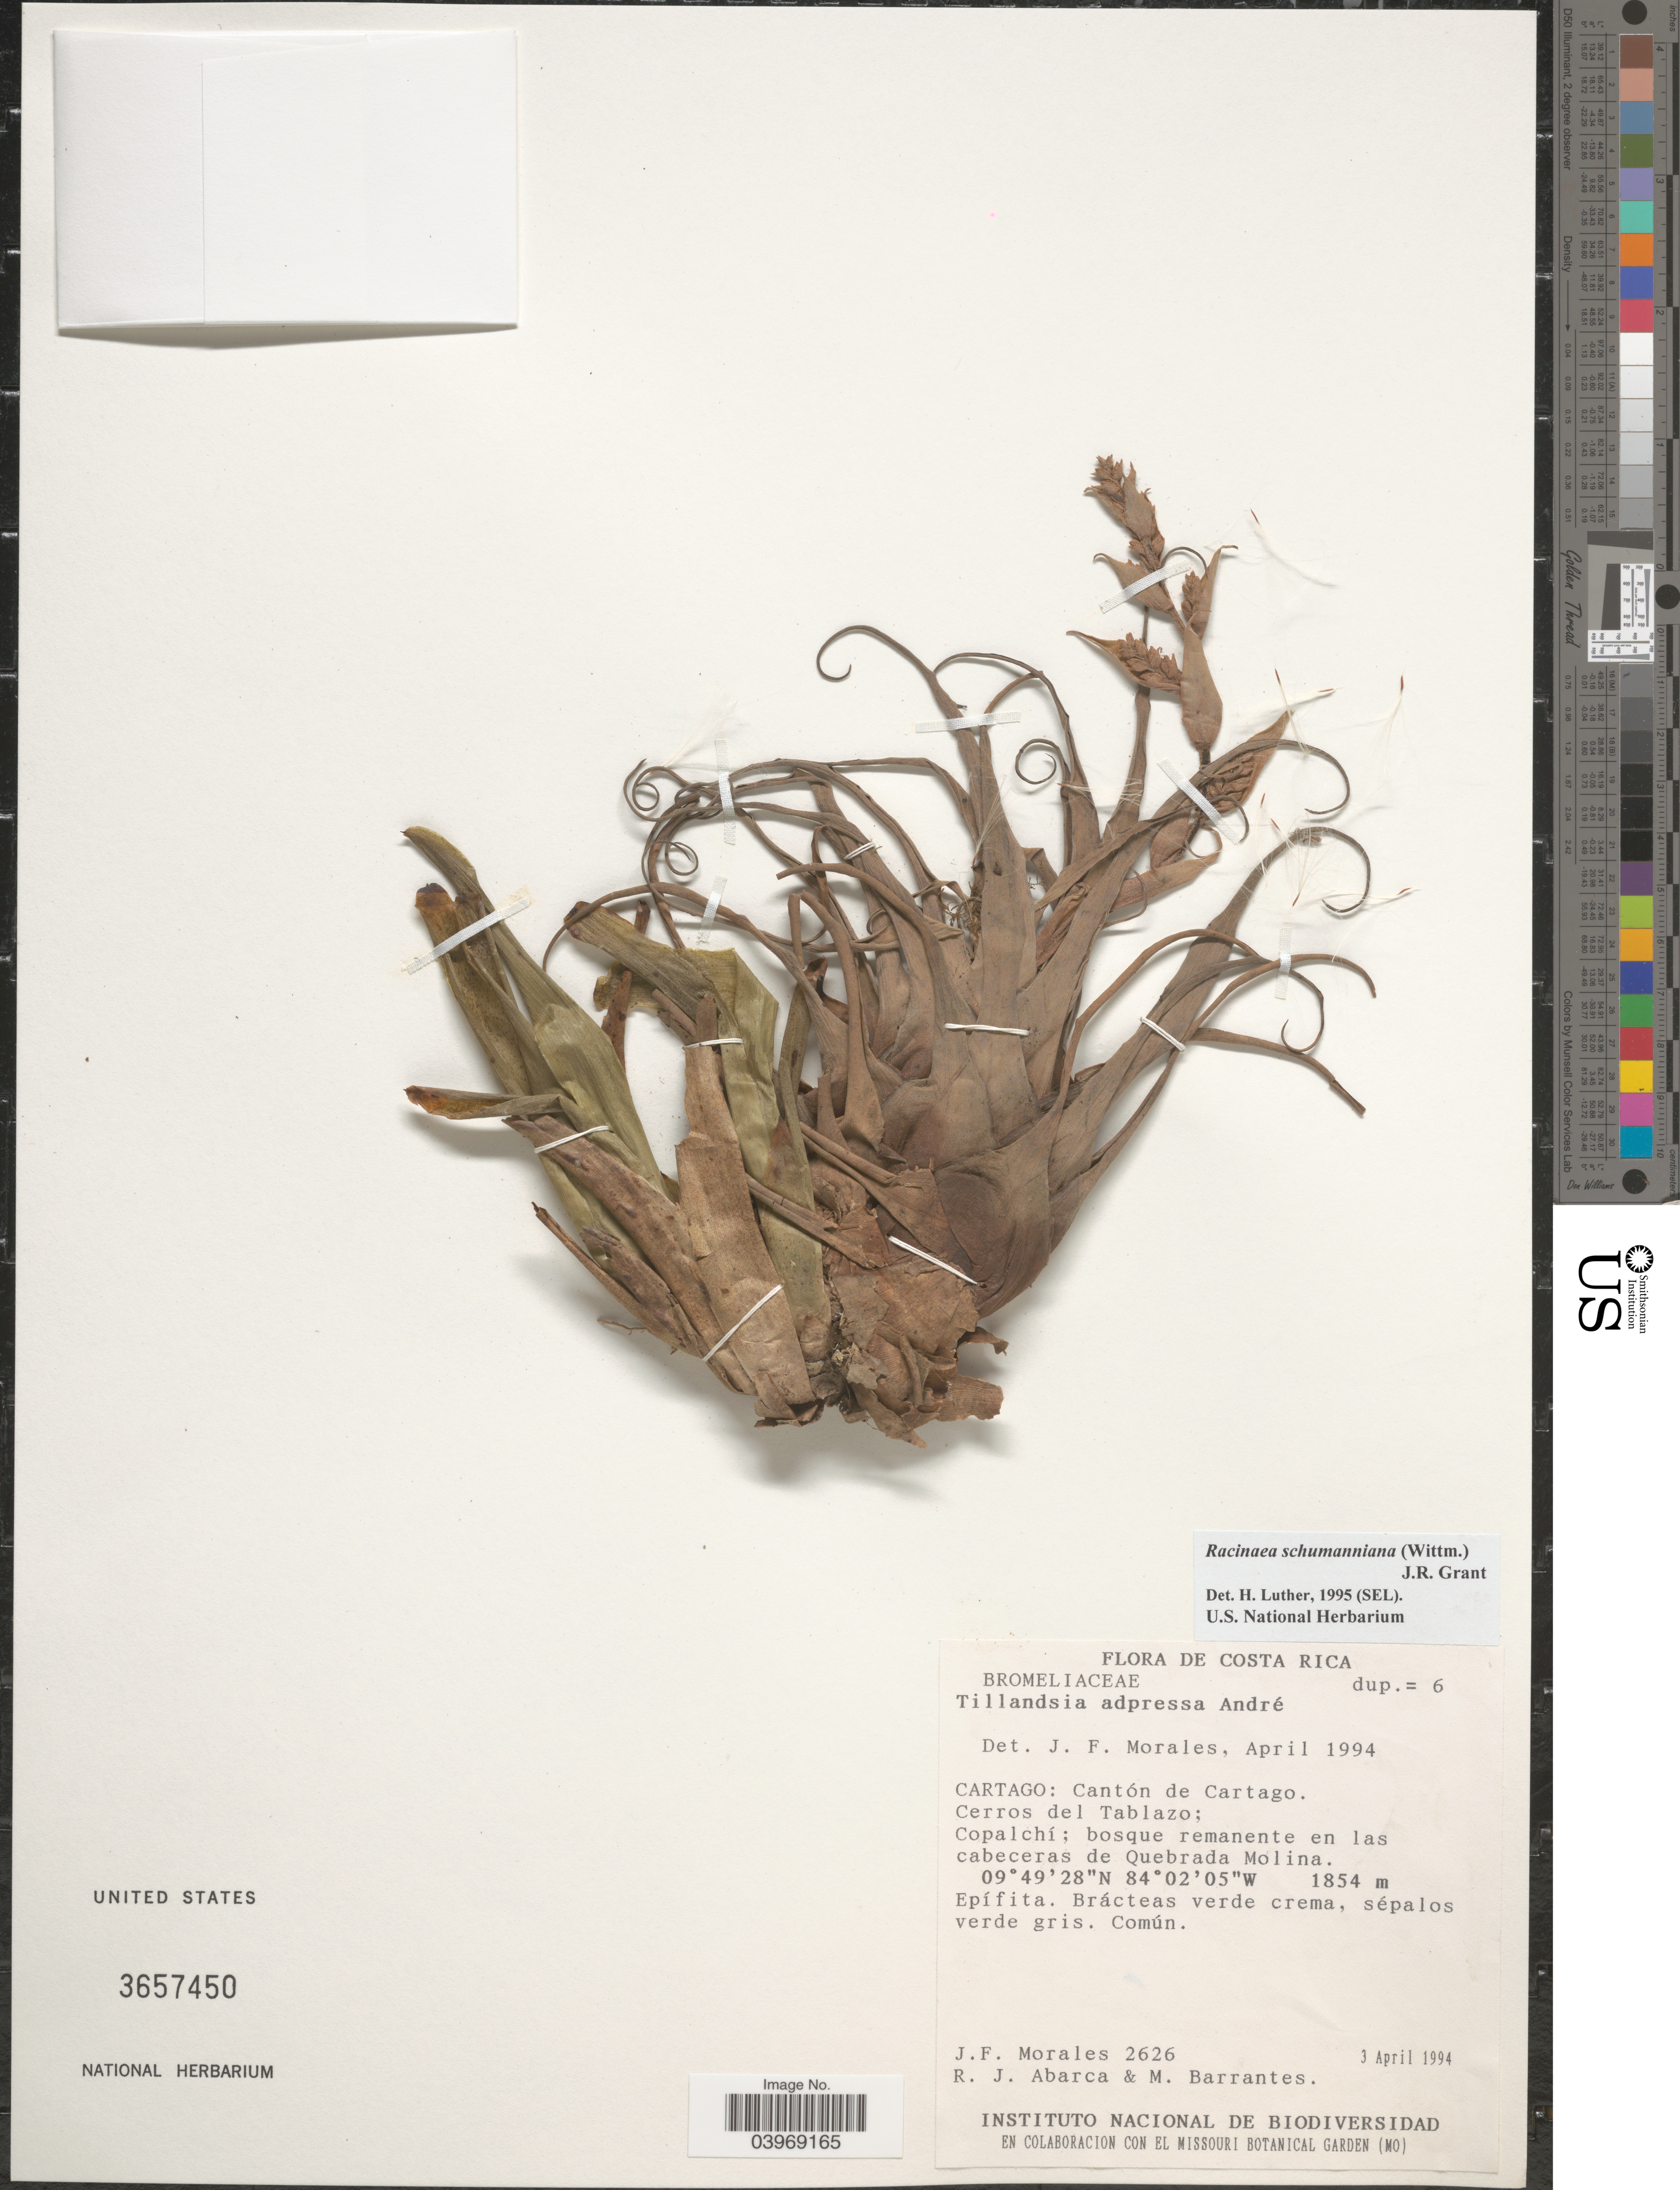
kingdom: Plantae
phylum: Tracheophyta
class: Liliopsida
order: Poales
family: Bromeliaceae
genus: Racinaea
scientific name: Racinaea schumanniana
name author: (Wittm.) J.R. Grant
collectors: J. Morales, R. J. Abarca & M. Barrantes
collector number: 2626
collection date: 1994-04-03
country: Costa Rica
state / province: Cartago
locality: Cantón de Cartago. Cerros del Tablazo; Copalchí; bosque remanente en las cabeceras de Quebrada Molina.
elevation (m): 1854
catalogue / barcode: US 3657450